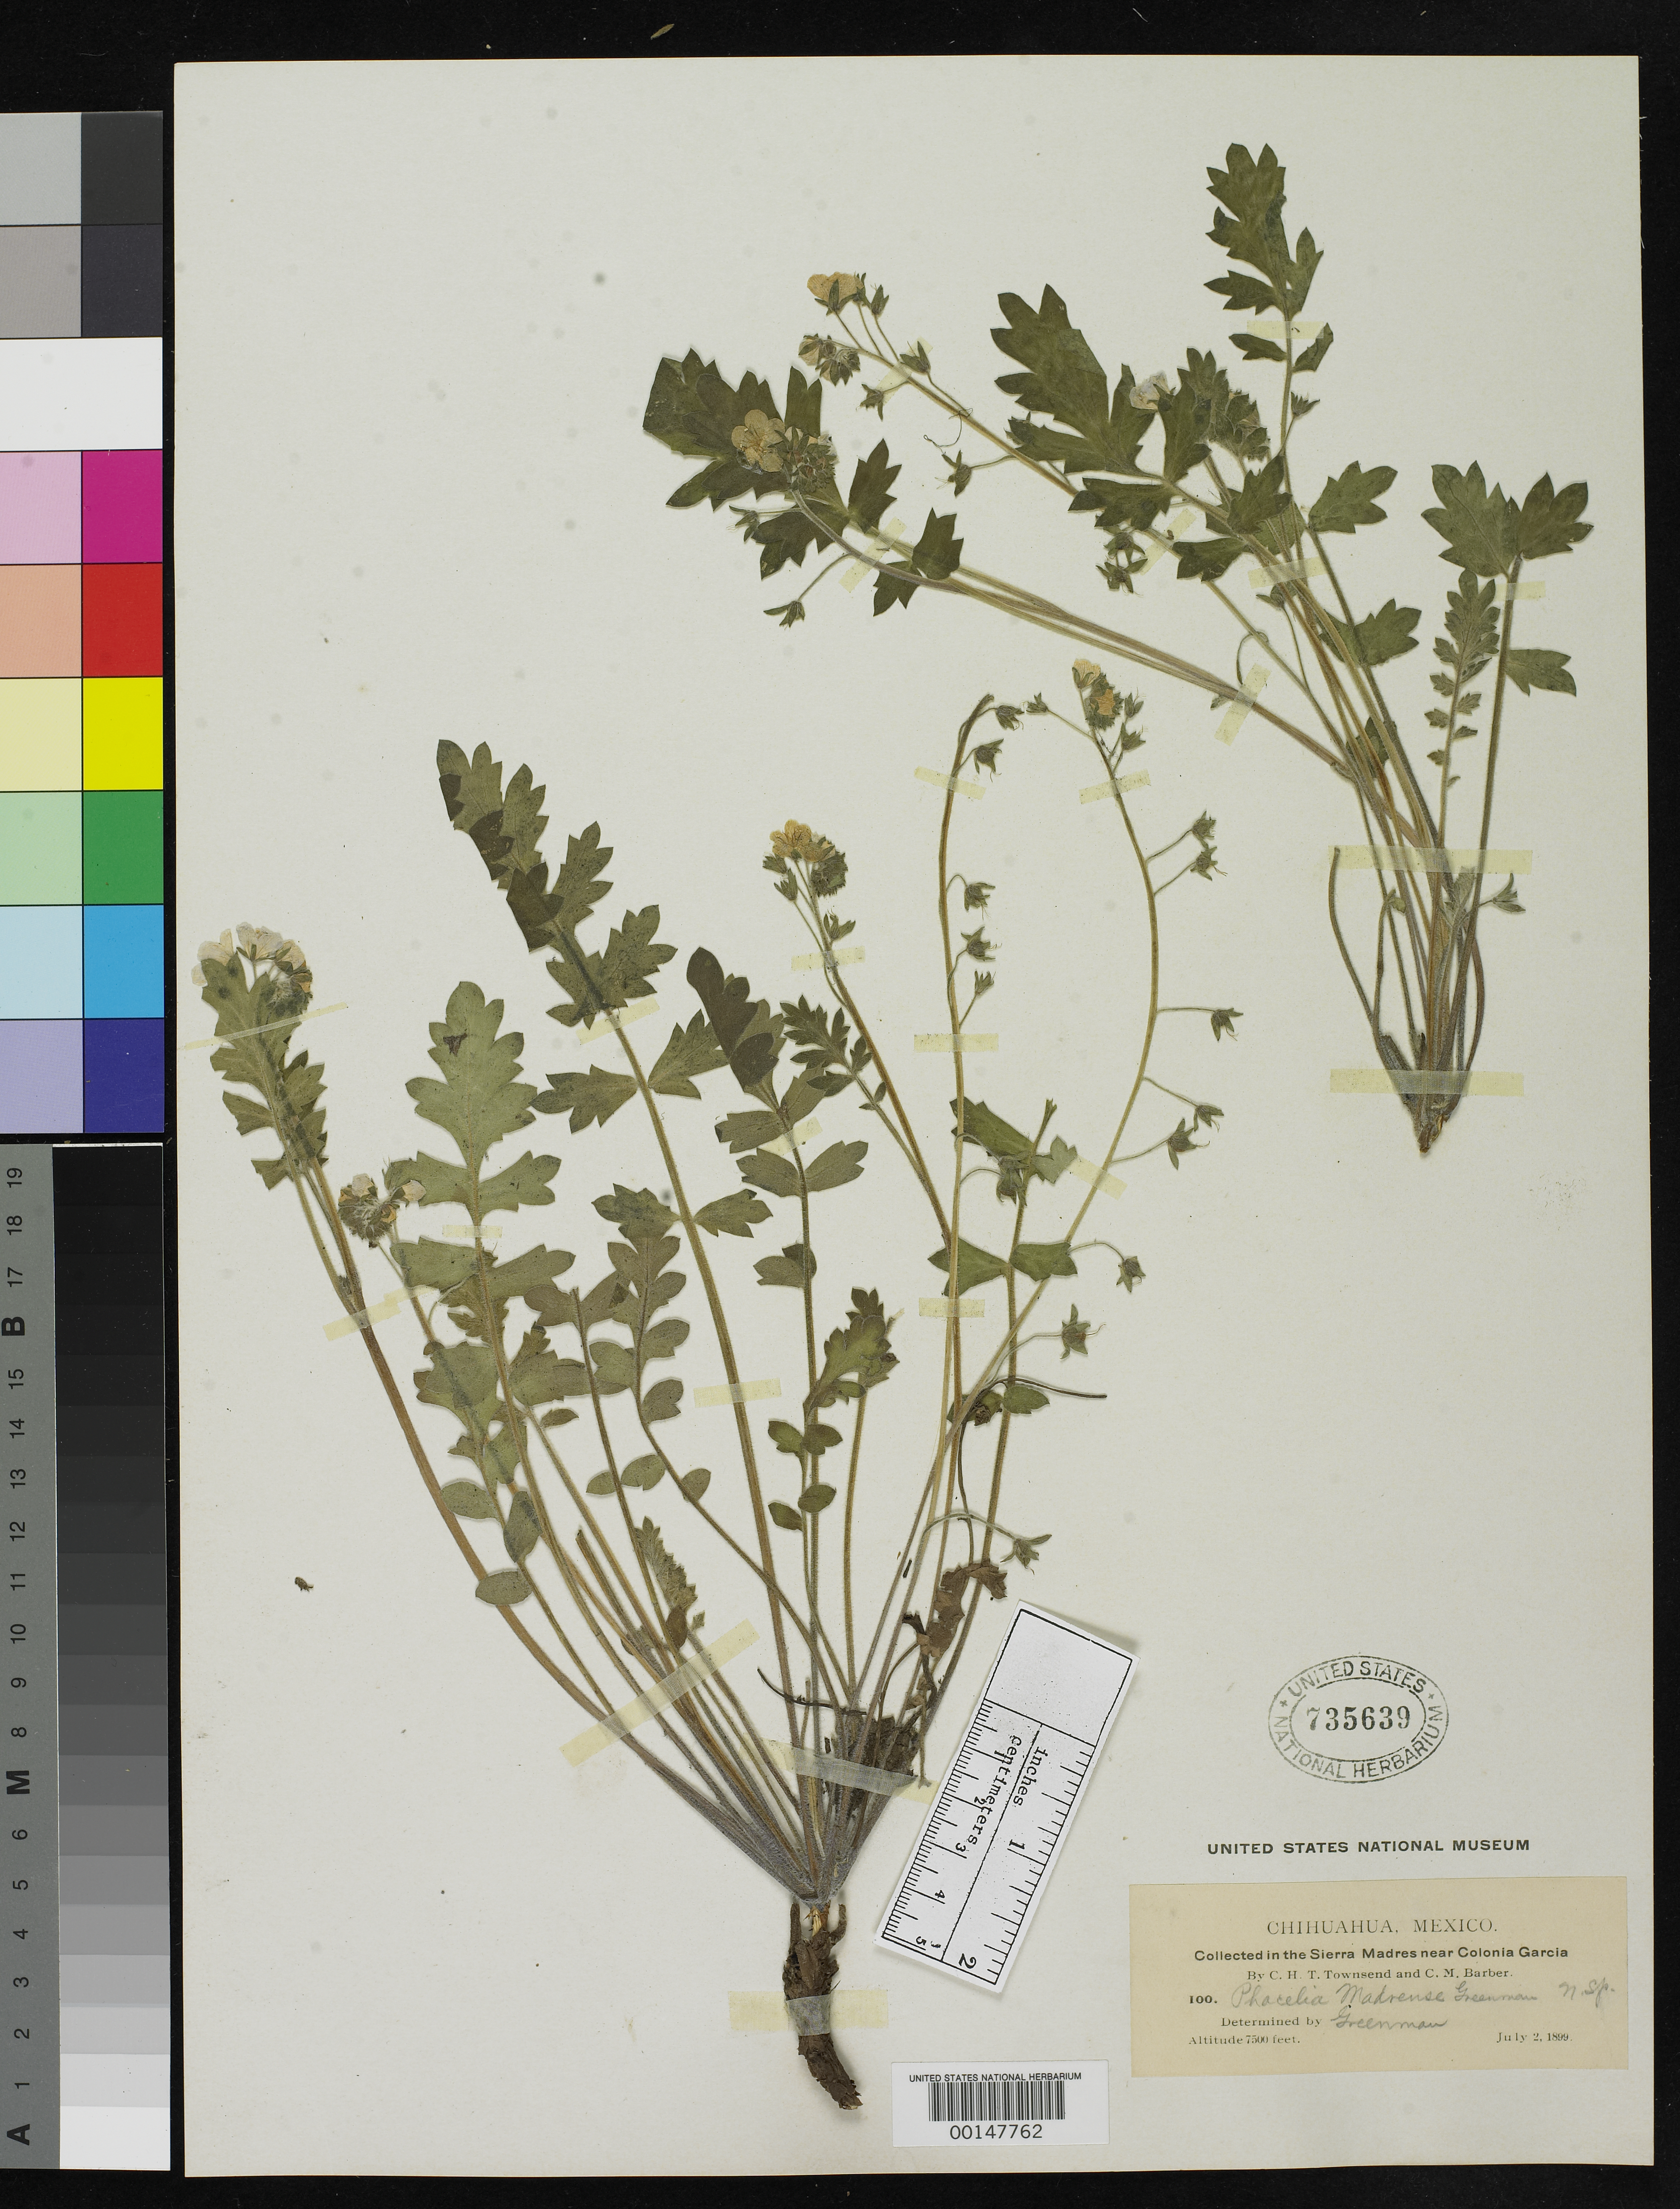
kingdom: Plantae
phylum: Tracheophyta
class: Magnoliopsida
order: Boraginales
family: Hydrophyllaceae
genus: Phacelia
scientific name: Phacelia madrensis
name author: Greenm.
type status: Isotype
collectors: C. H. T. Townsend & C. Barber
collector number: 100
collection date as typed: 02 Jul 1899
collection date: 1899-07-02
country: Mexico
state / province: Chihuahua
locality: Sierra Madre, near Colonia Garcia.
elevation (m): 2300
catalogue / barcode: US 735639